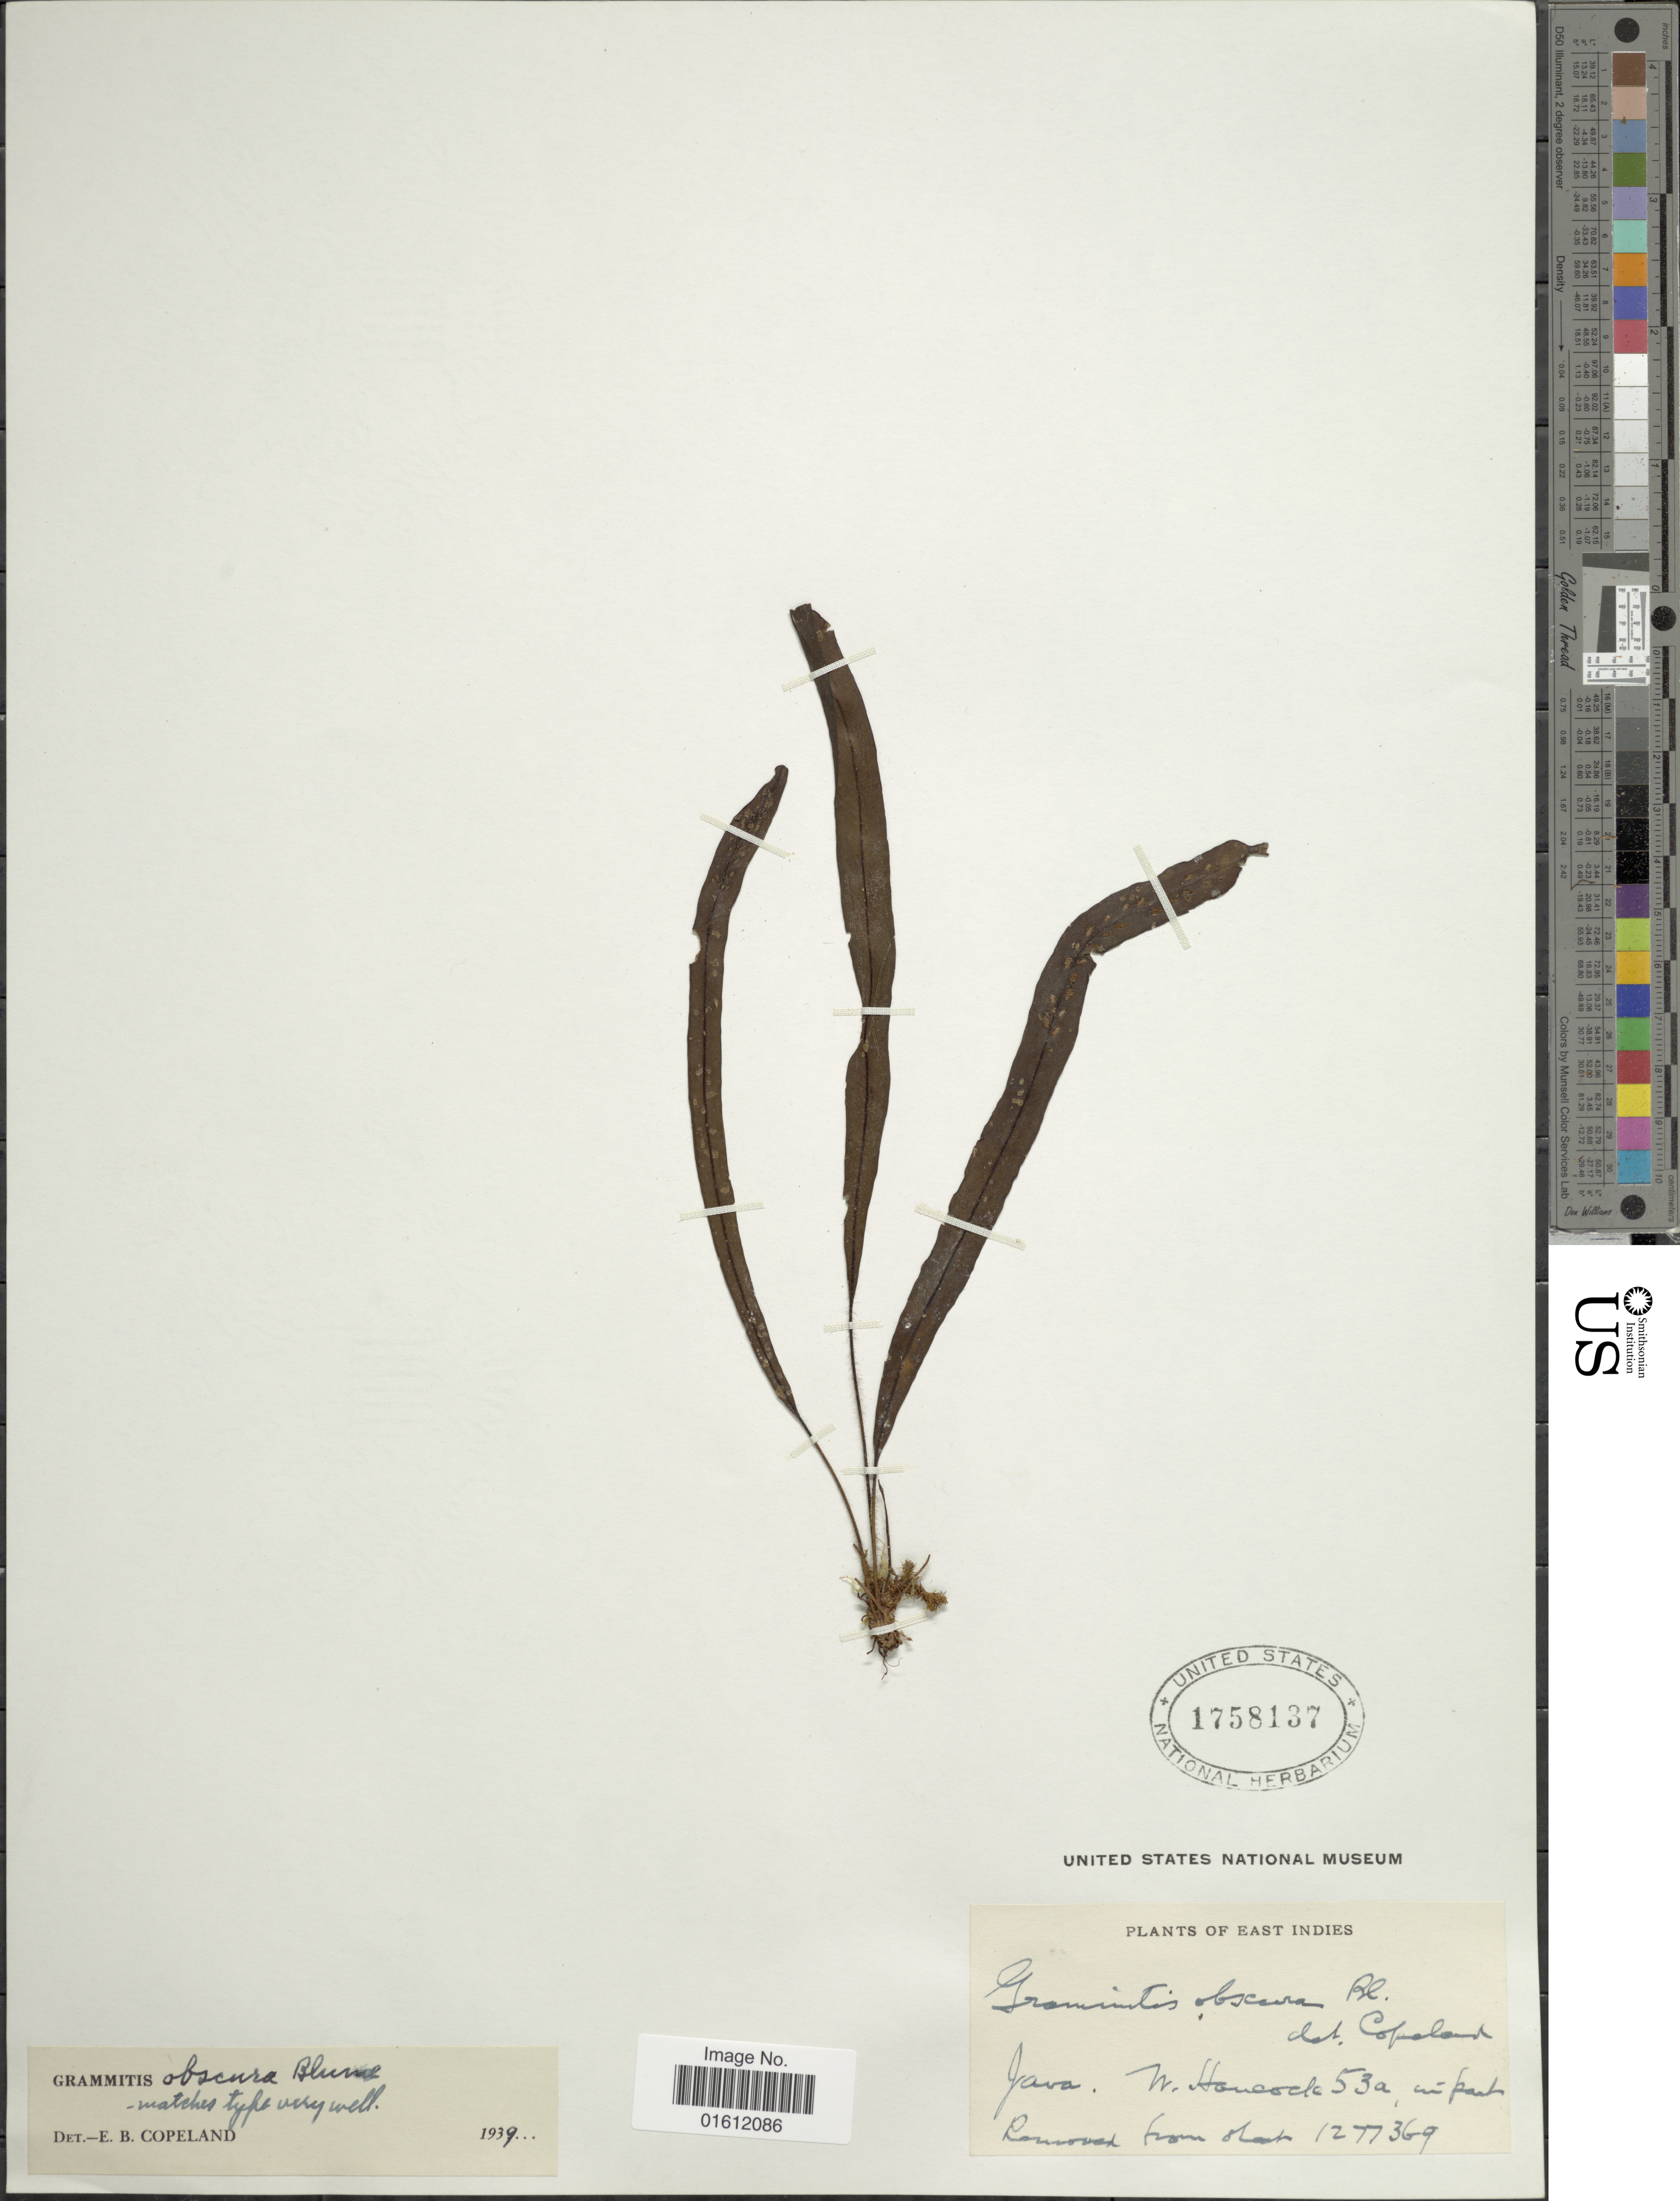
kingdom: Plantae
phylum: Tracheophyta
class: Polypodiopsida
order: Polypodiales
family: Polypodiaceae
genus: Oreogrammitis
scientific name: Oreogrammitis setosa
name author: (Blume) Parris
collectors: W. Hancock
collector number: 53a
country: Indonesia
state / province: Java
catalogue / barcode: US 1758137